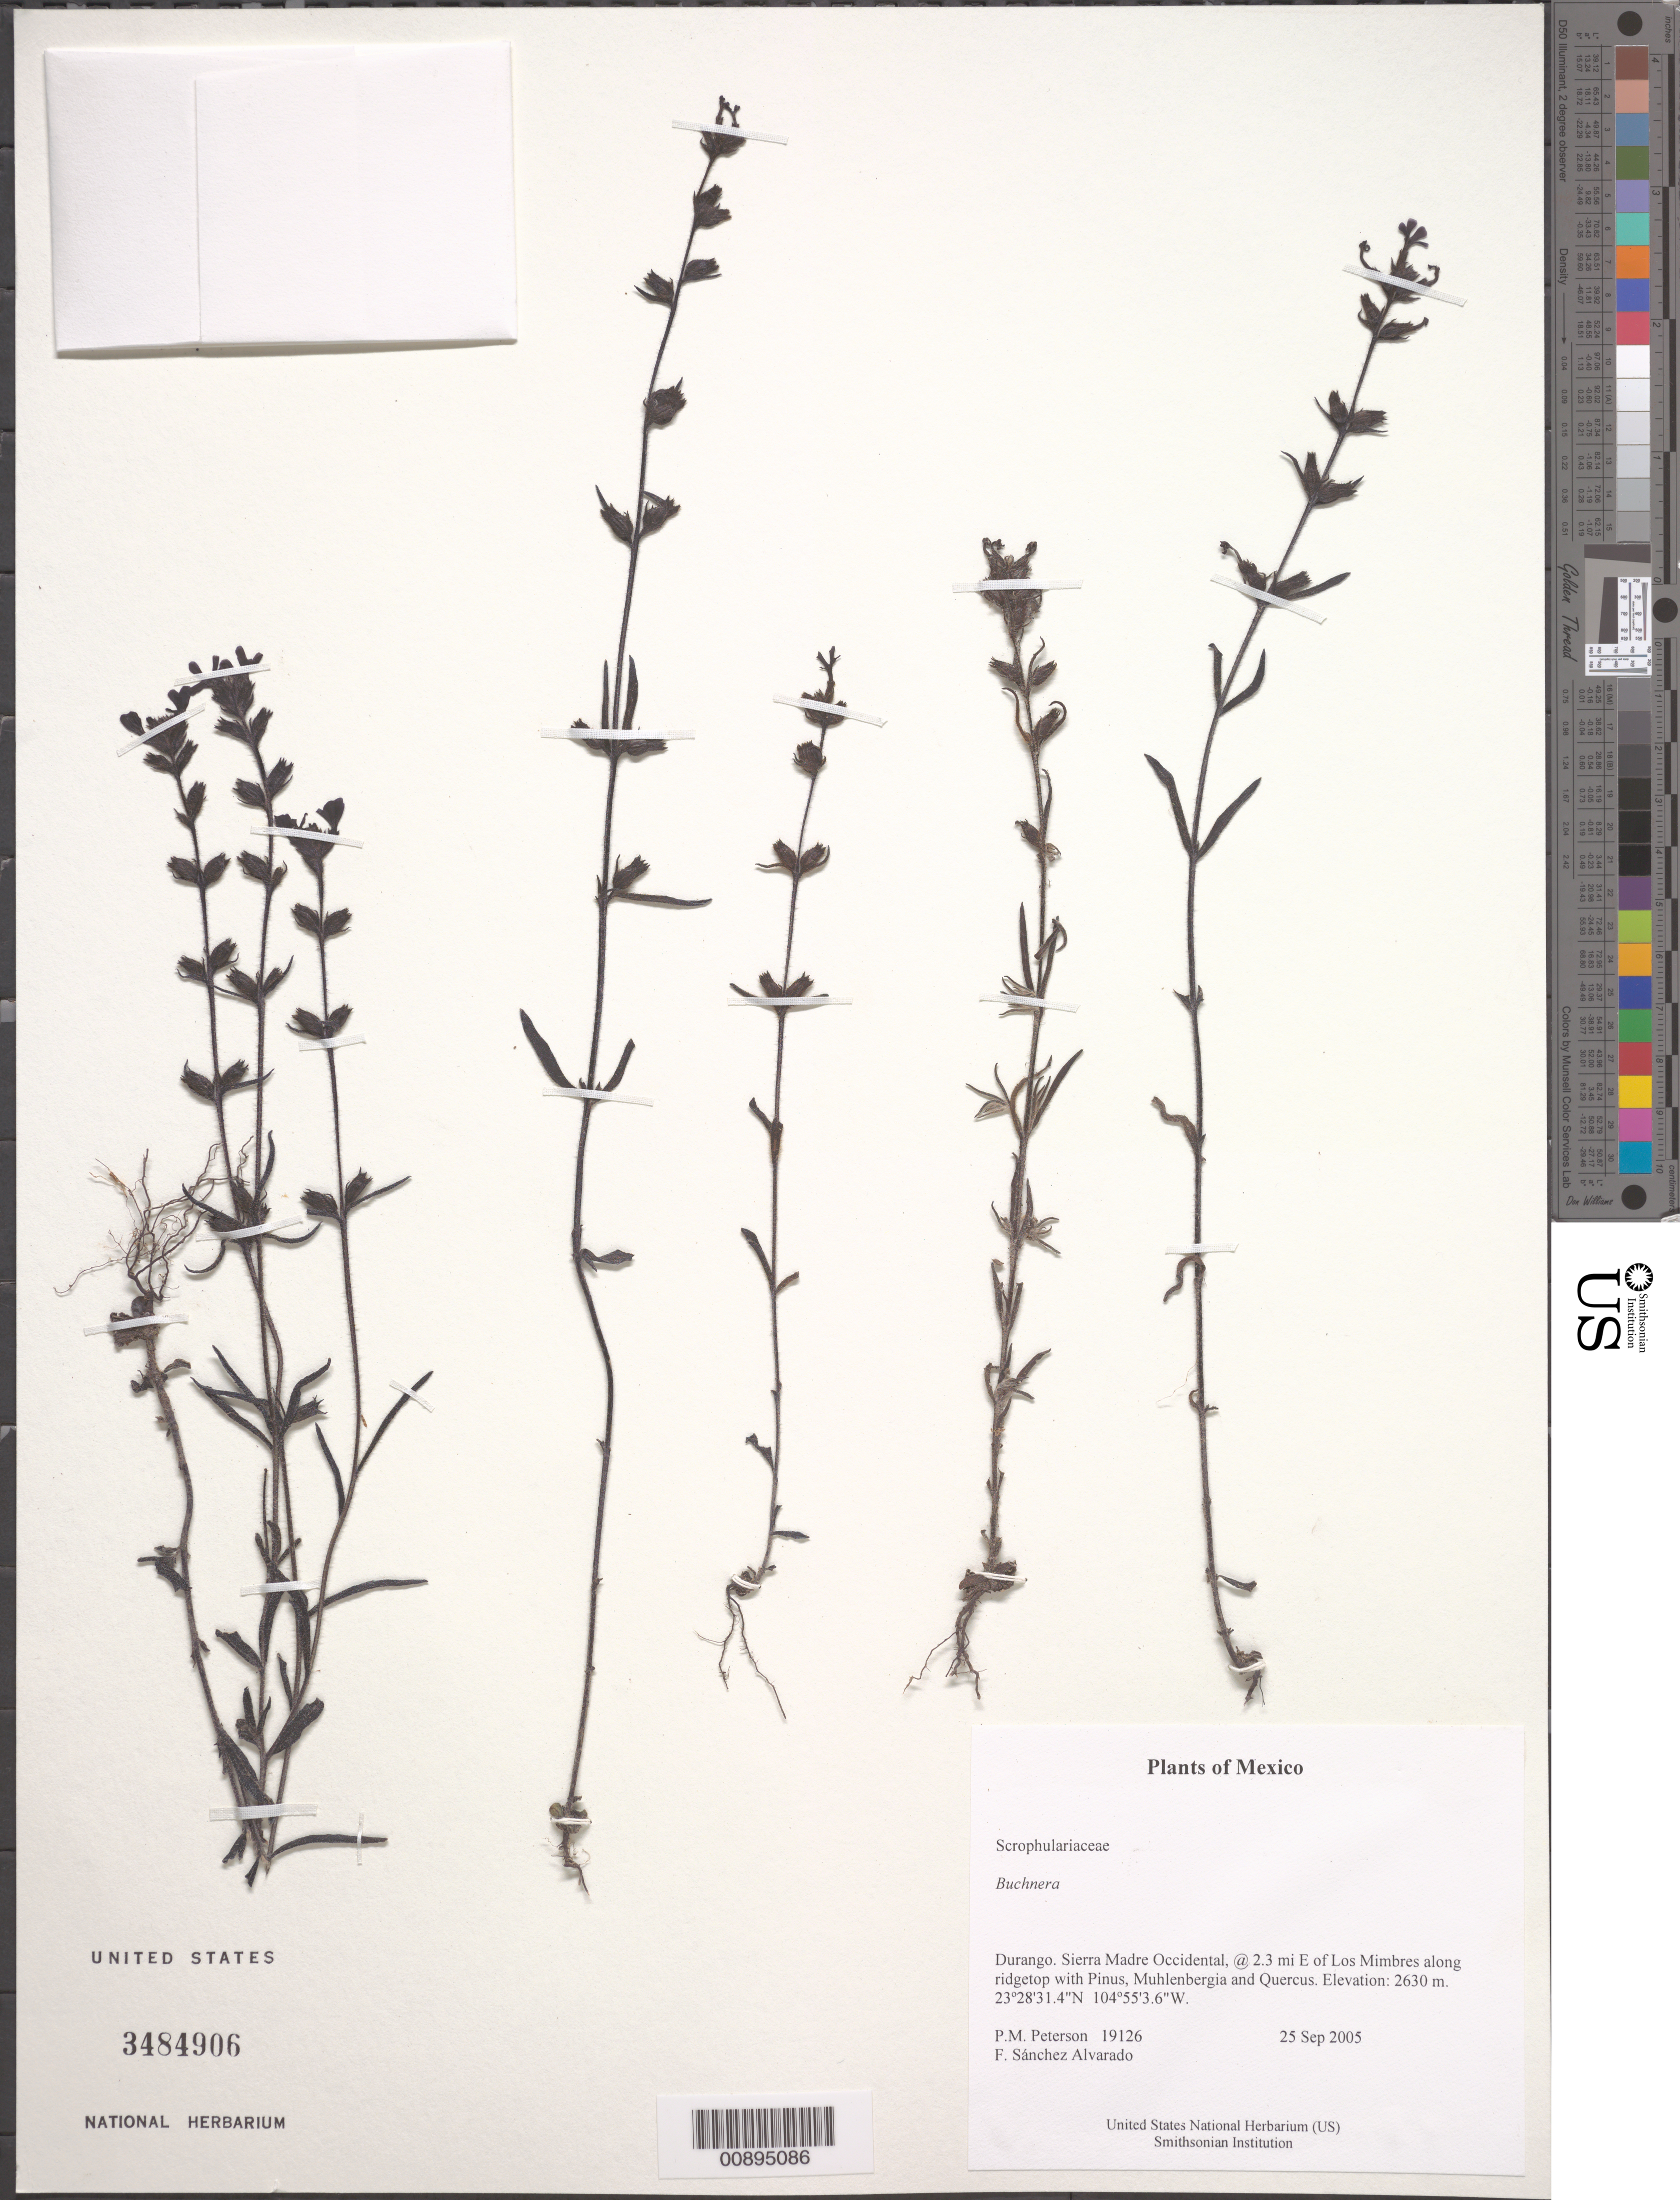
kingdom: Plantae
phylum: Tracheophyta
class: Magnoliopsida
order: Lamiales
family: Orobanchaceae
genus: Buchnera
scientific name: Buchnera sp.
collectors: P. M. Peterson & F. Sánchez Alvarado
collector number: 19126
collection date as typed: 25 Sep 2005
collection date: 2005-09-25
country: Mexico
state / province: Durango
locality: Sierra Madre Occidental, @ 2.3 mi E of Los Mimbres along ridgetop with Pinus, Muhlenbergia and Quercus.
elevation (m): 2630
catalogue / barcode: US 3484906